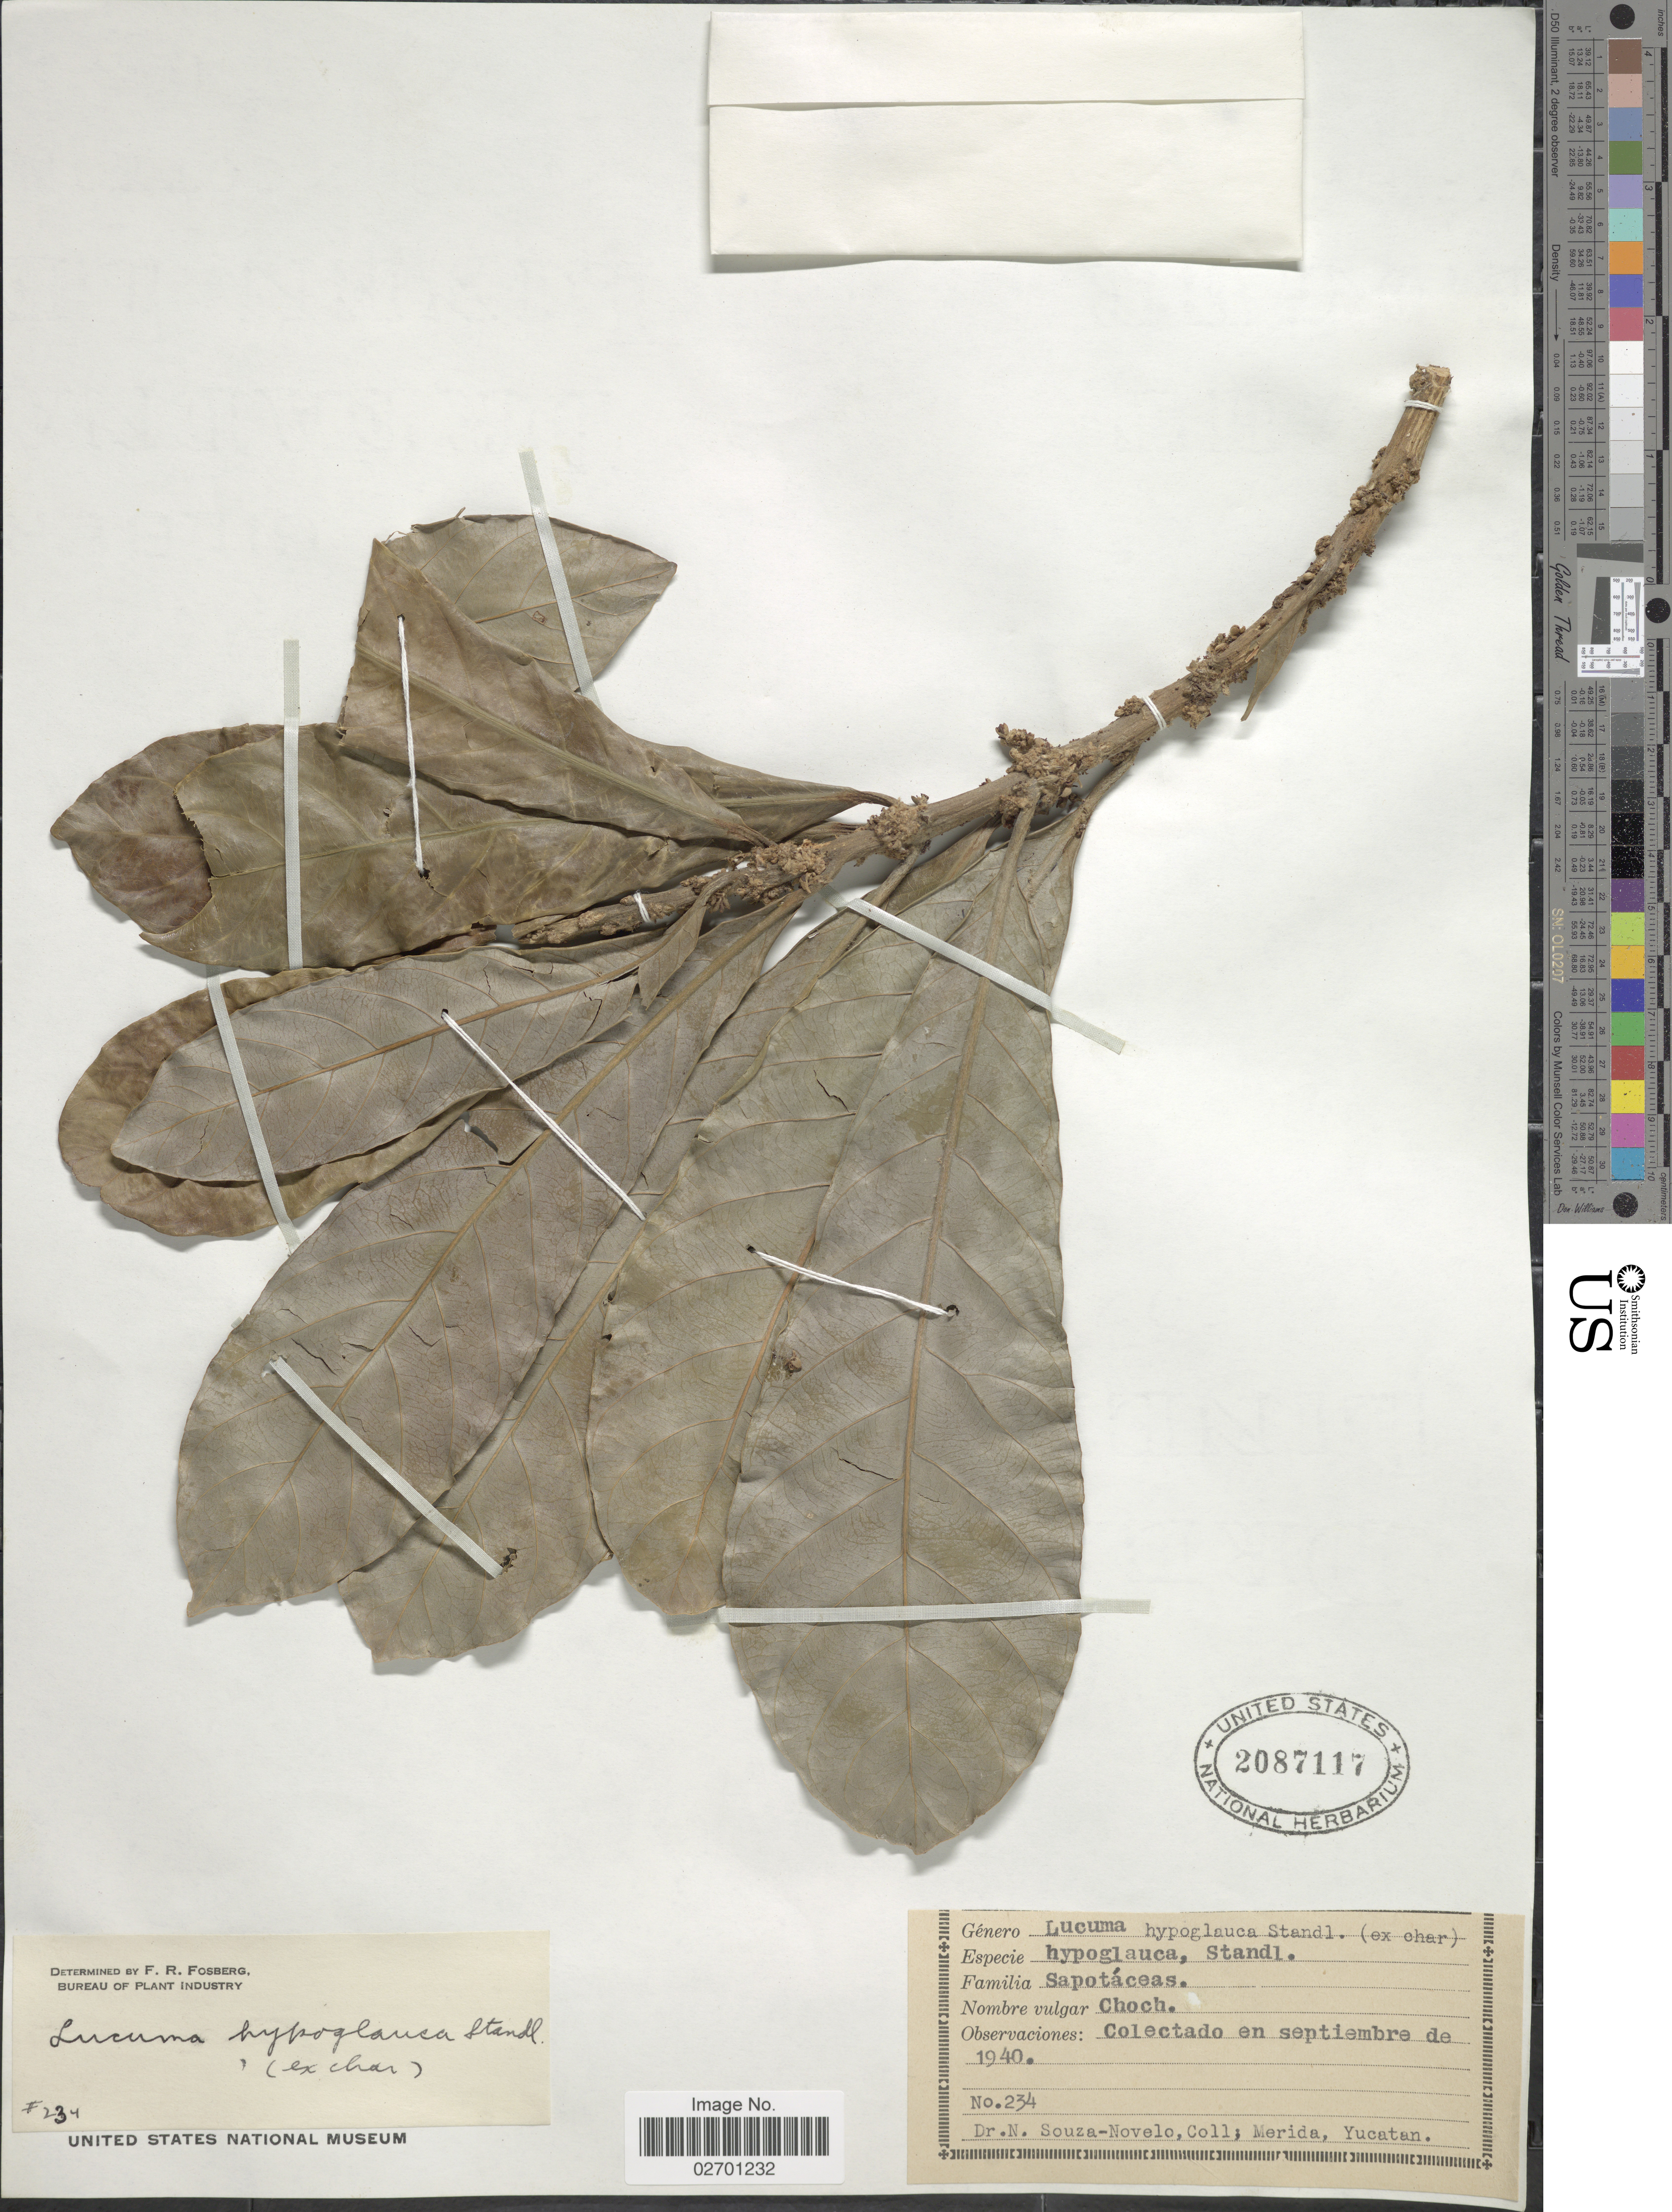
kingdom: Plantae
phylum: Tracheophyta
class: Magnoliopsida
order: Ericales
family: Sapotaceae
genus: Pouteria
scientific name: Pouteria glomerata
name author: (Miq.) Radlk.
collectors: N. Souza Novelo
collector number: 234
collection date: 1940-09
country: Mexico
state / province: Yucatán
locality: Merida, Yucatan.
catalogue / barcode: US 2087117